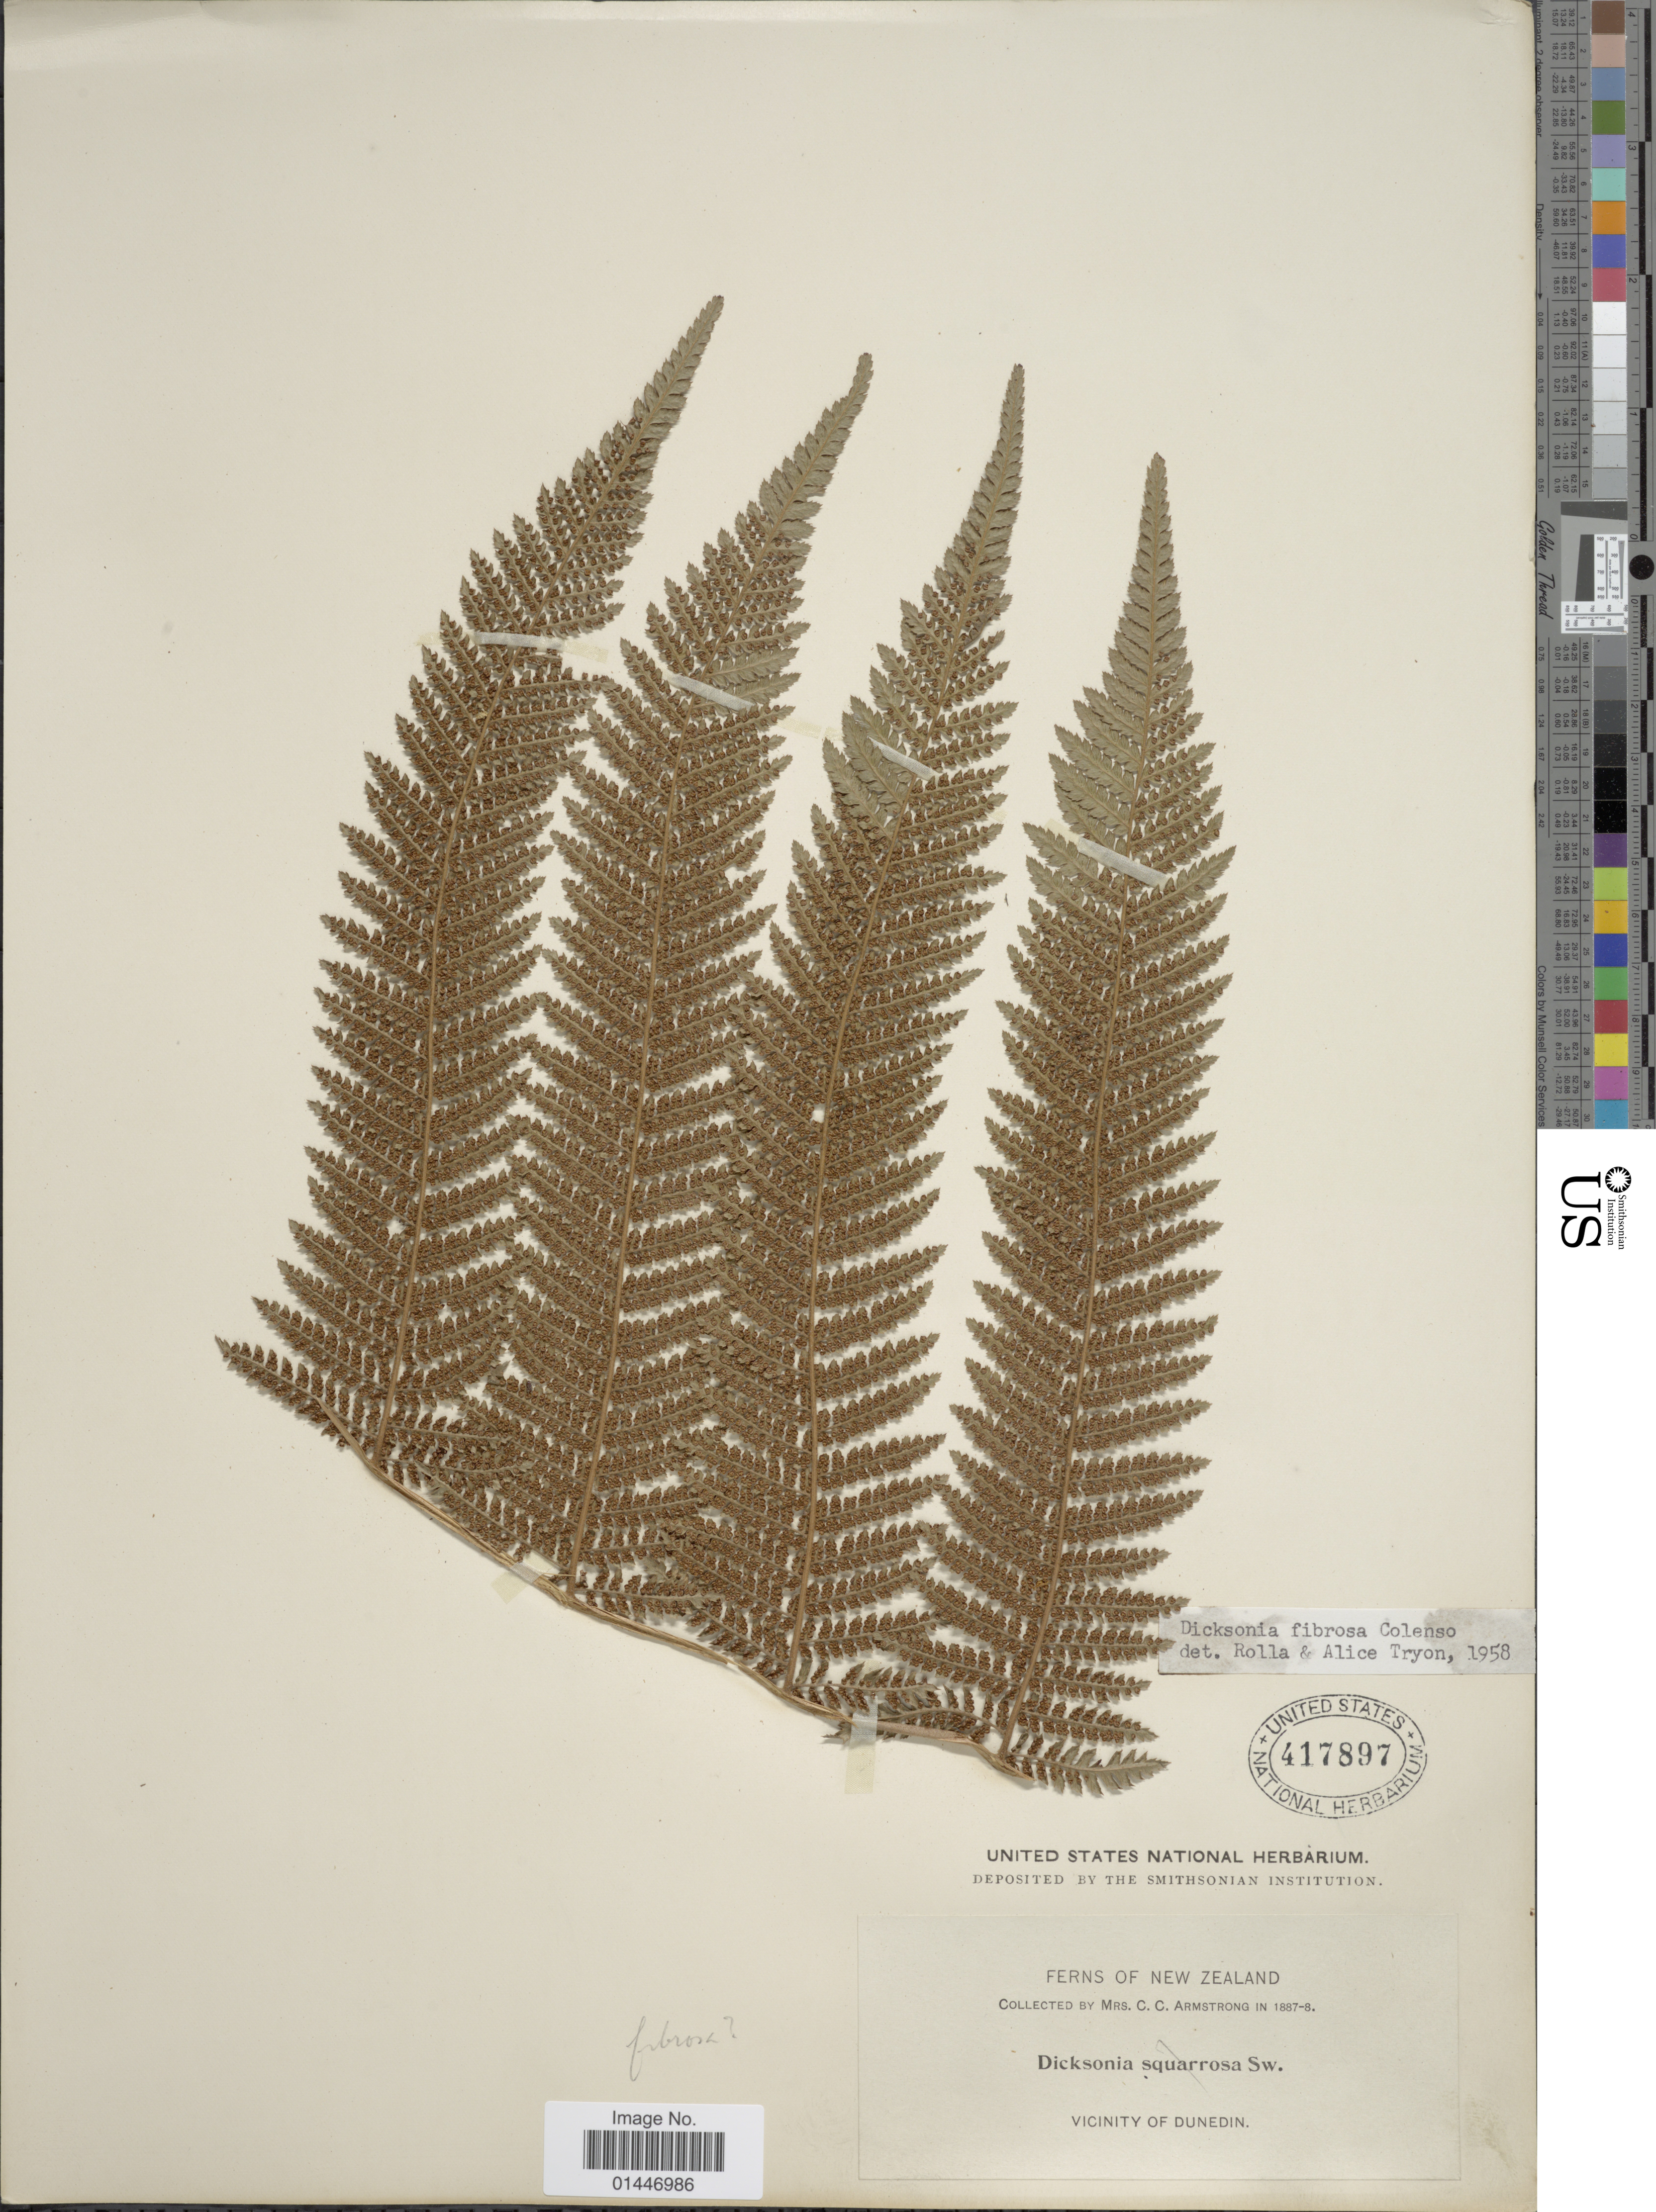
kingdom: Plantae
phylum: Tracheophyta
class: Polypodiopsida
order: Cyatheales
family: Dicksoniaceae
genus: Dicksonia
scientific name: Dicksonia fibrosa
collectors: C. Armstrong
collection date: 1887/1888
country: New Zealand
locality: Vicinity of Dunedin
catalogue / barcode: US 417897